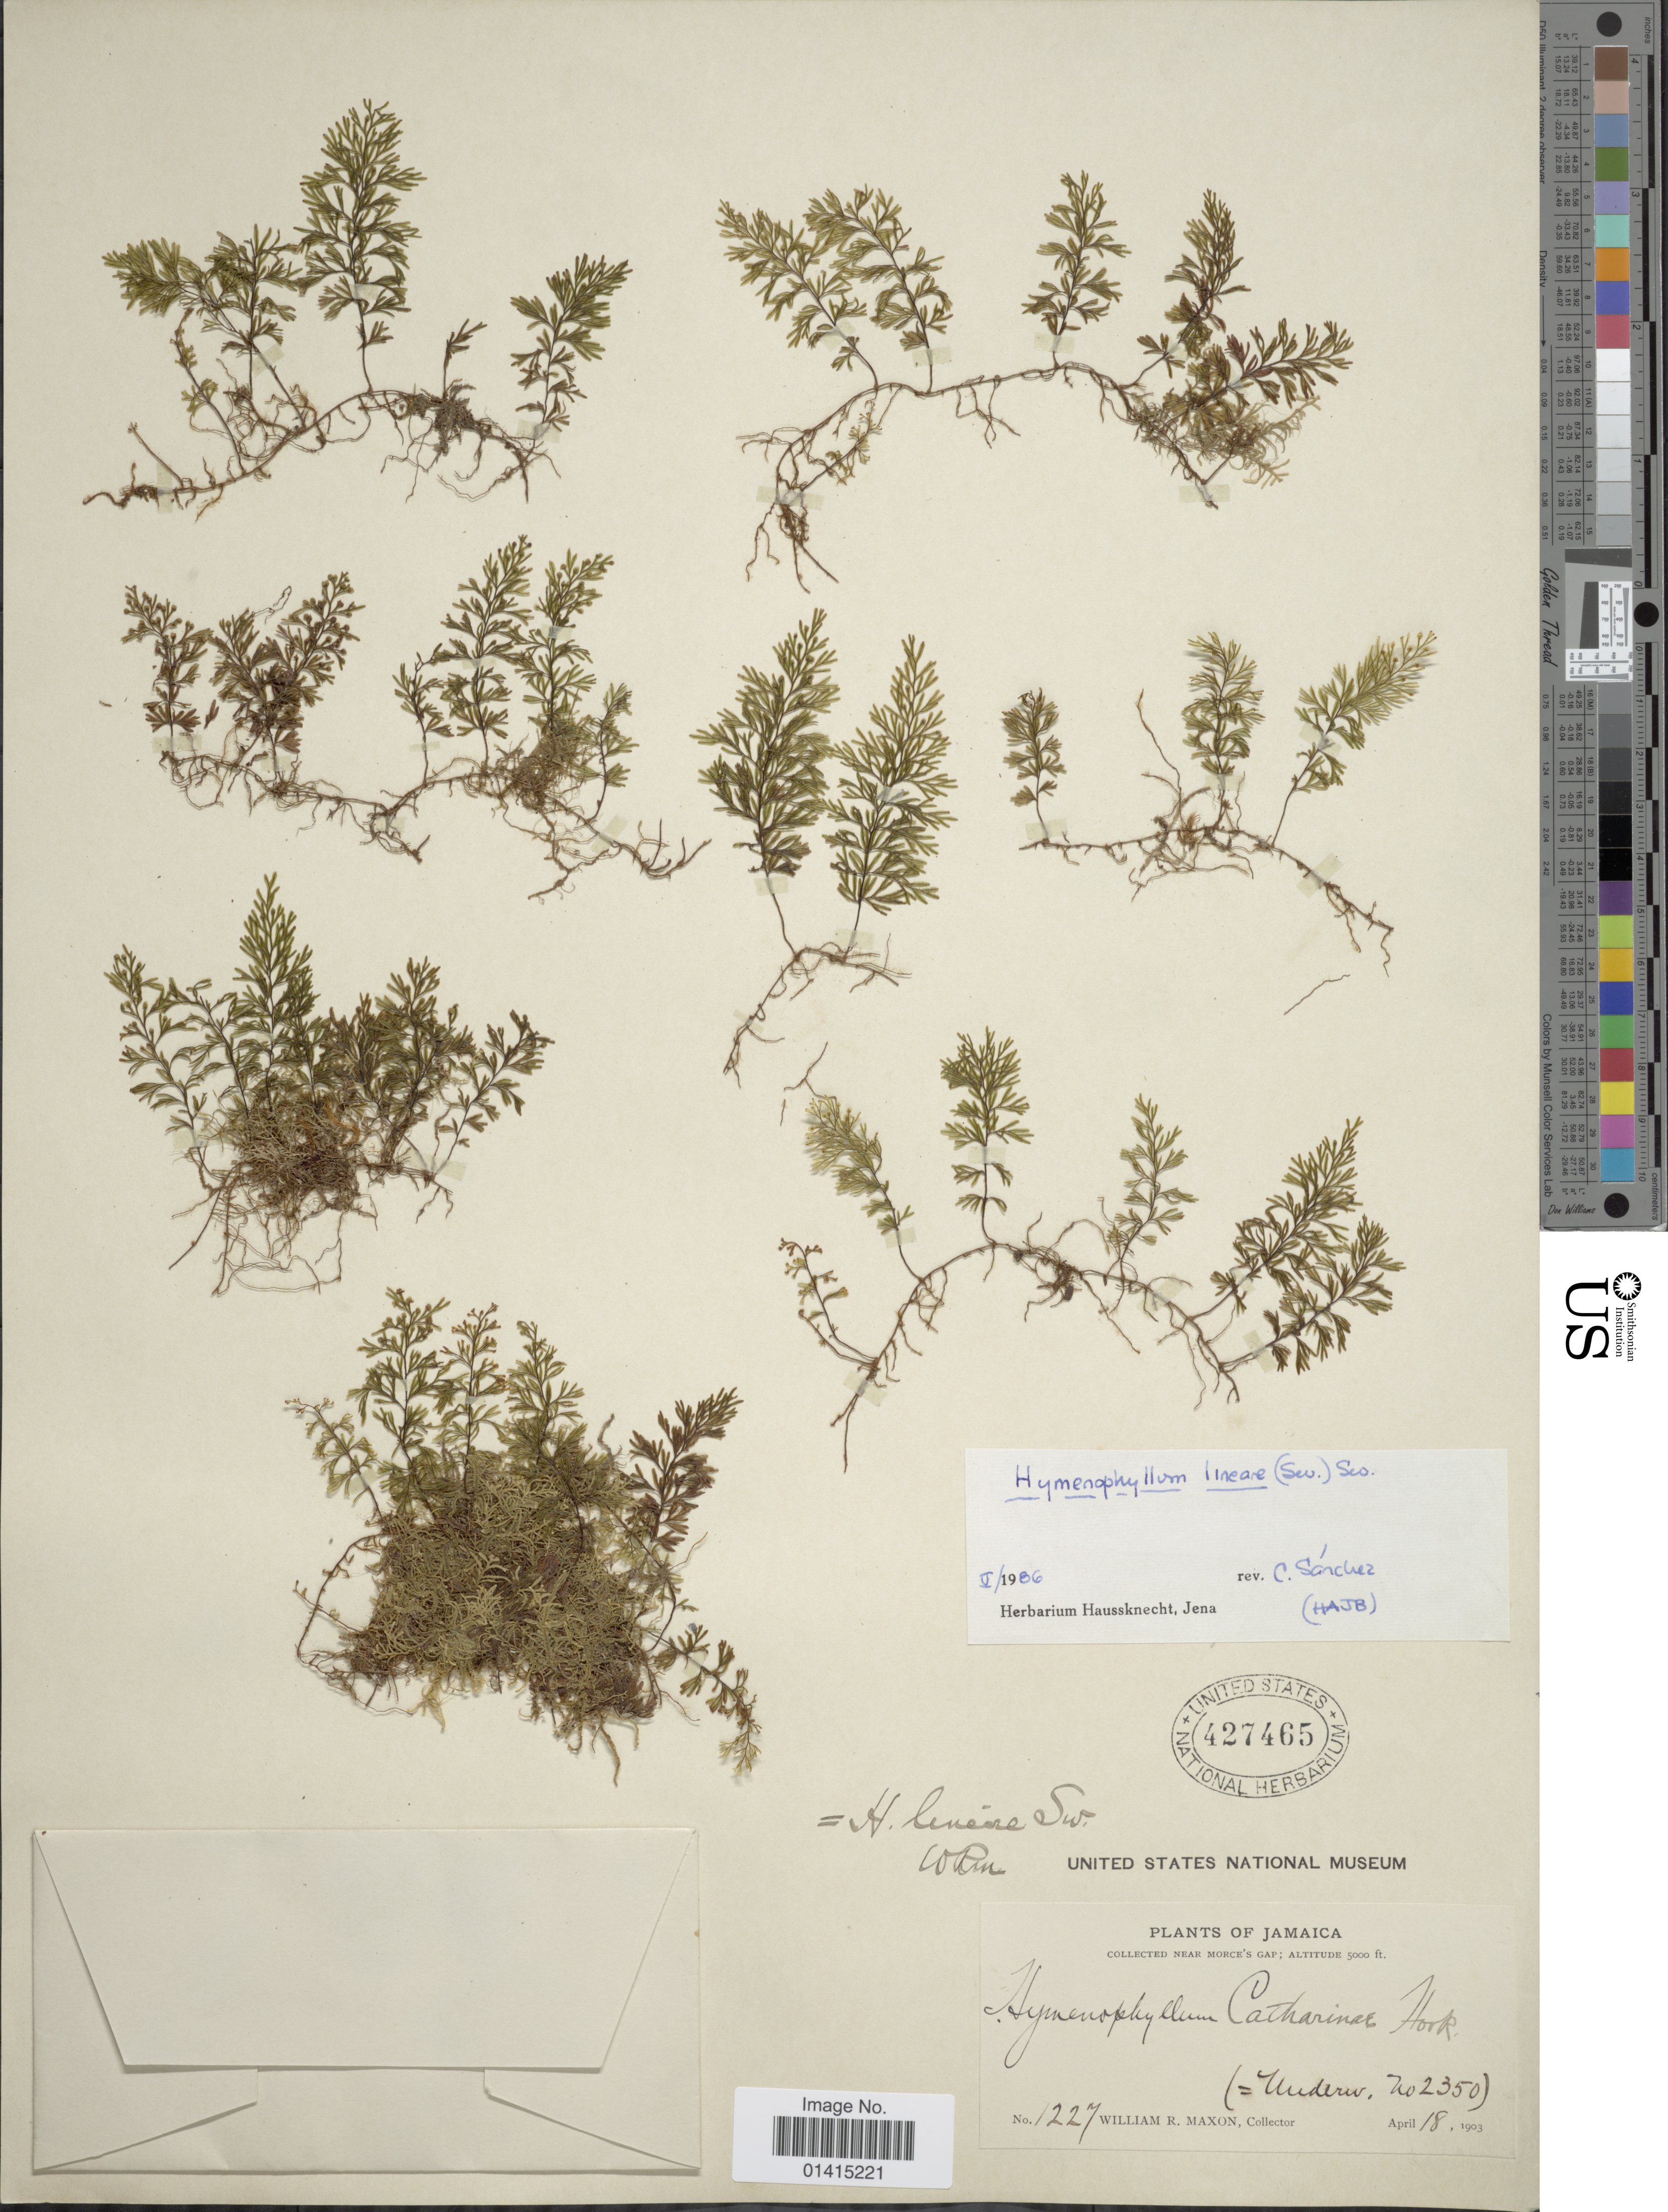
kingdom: Plantae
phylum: Tracheophyta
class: Polypodiopsida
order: Hymenophyllales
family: Hymenophyllaceae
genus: Hymenophyllum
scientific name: Hymenophyllum lineare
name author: (Sw.) Sw.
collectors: W. R. Maxon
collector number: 1227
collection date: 1903-04-18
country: Jamaica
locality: Near Morce's Gap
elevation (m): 1524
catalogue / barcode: US 427465